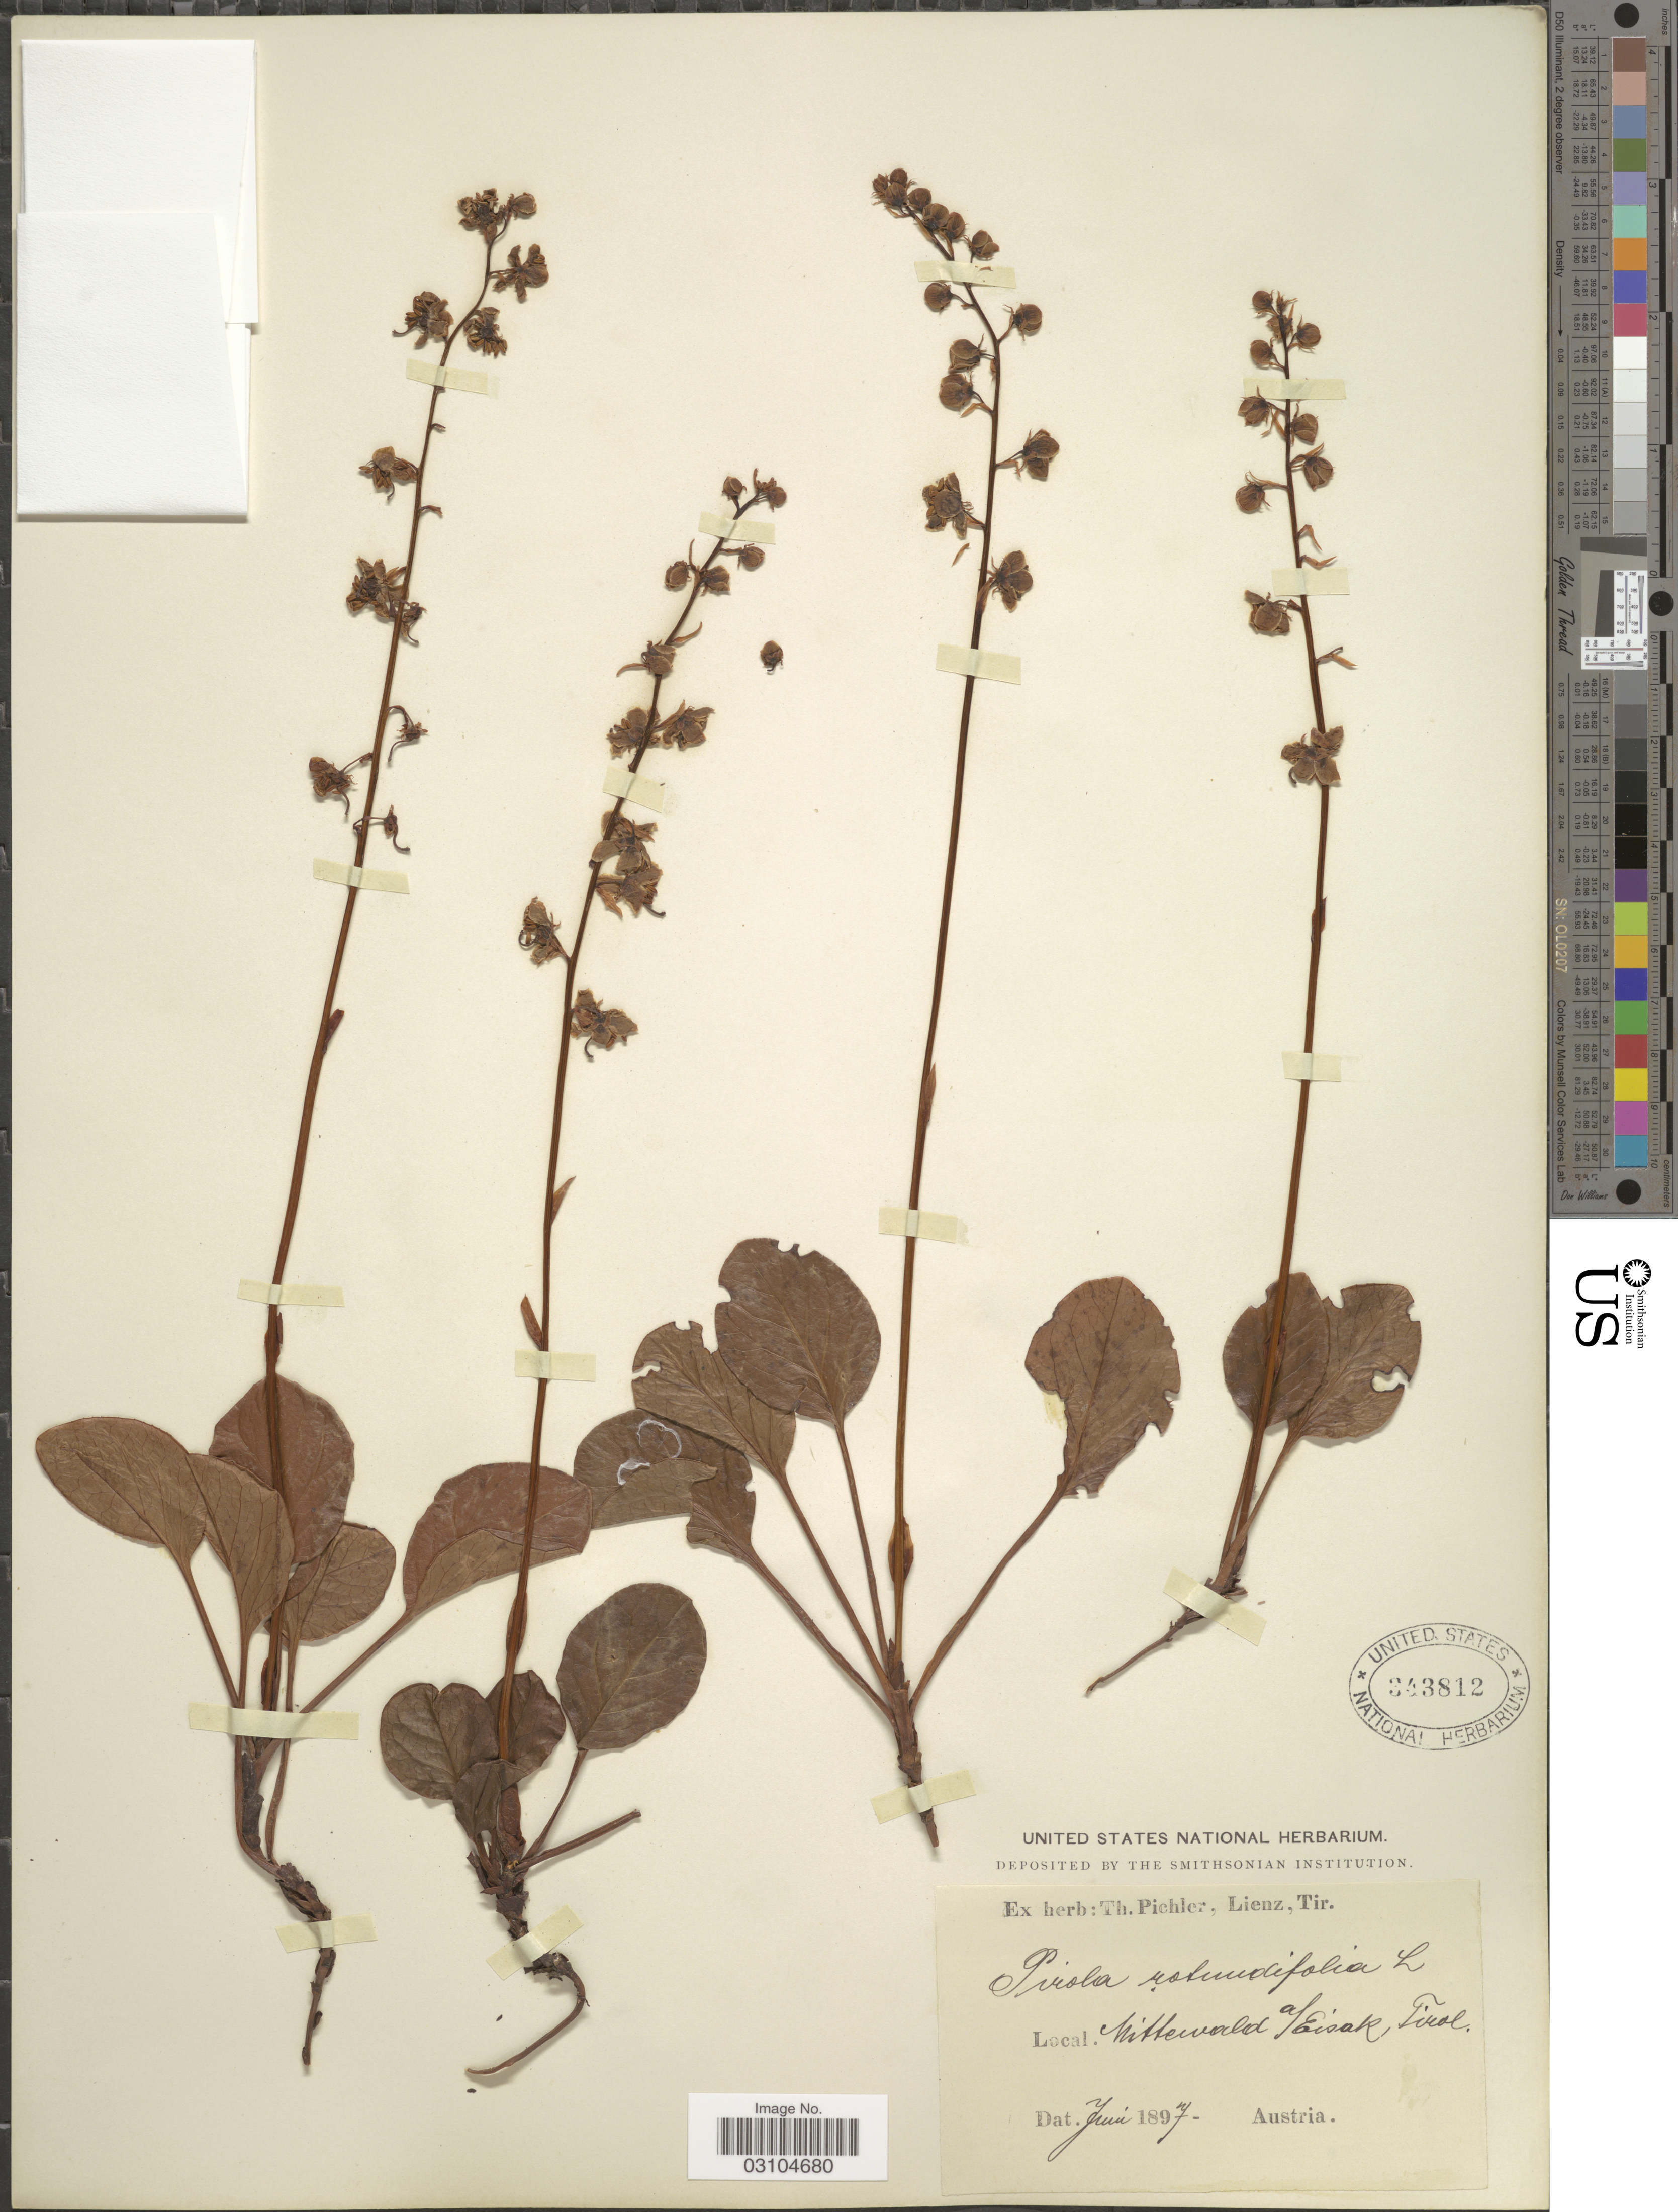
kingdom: Plantae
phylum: Tracheophyta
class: Magnoliopsida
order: Ericales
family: Ericaceae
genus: Pyrola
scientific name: Pyrola rotundifolia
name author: L.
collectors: ex herb. T. Pichler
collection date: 1897-06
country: Austria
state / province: Tirol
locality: Mittewald a Eisak. [interpreted]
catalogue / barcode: US 343812